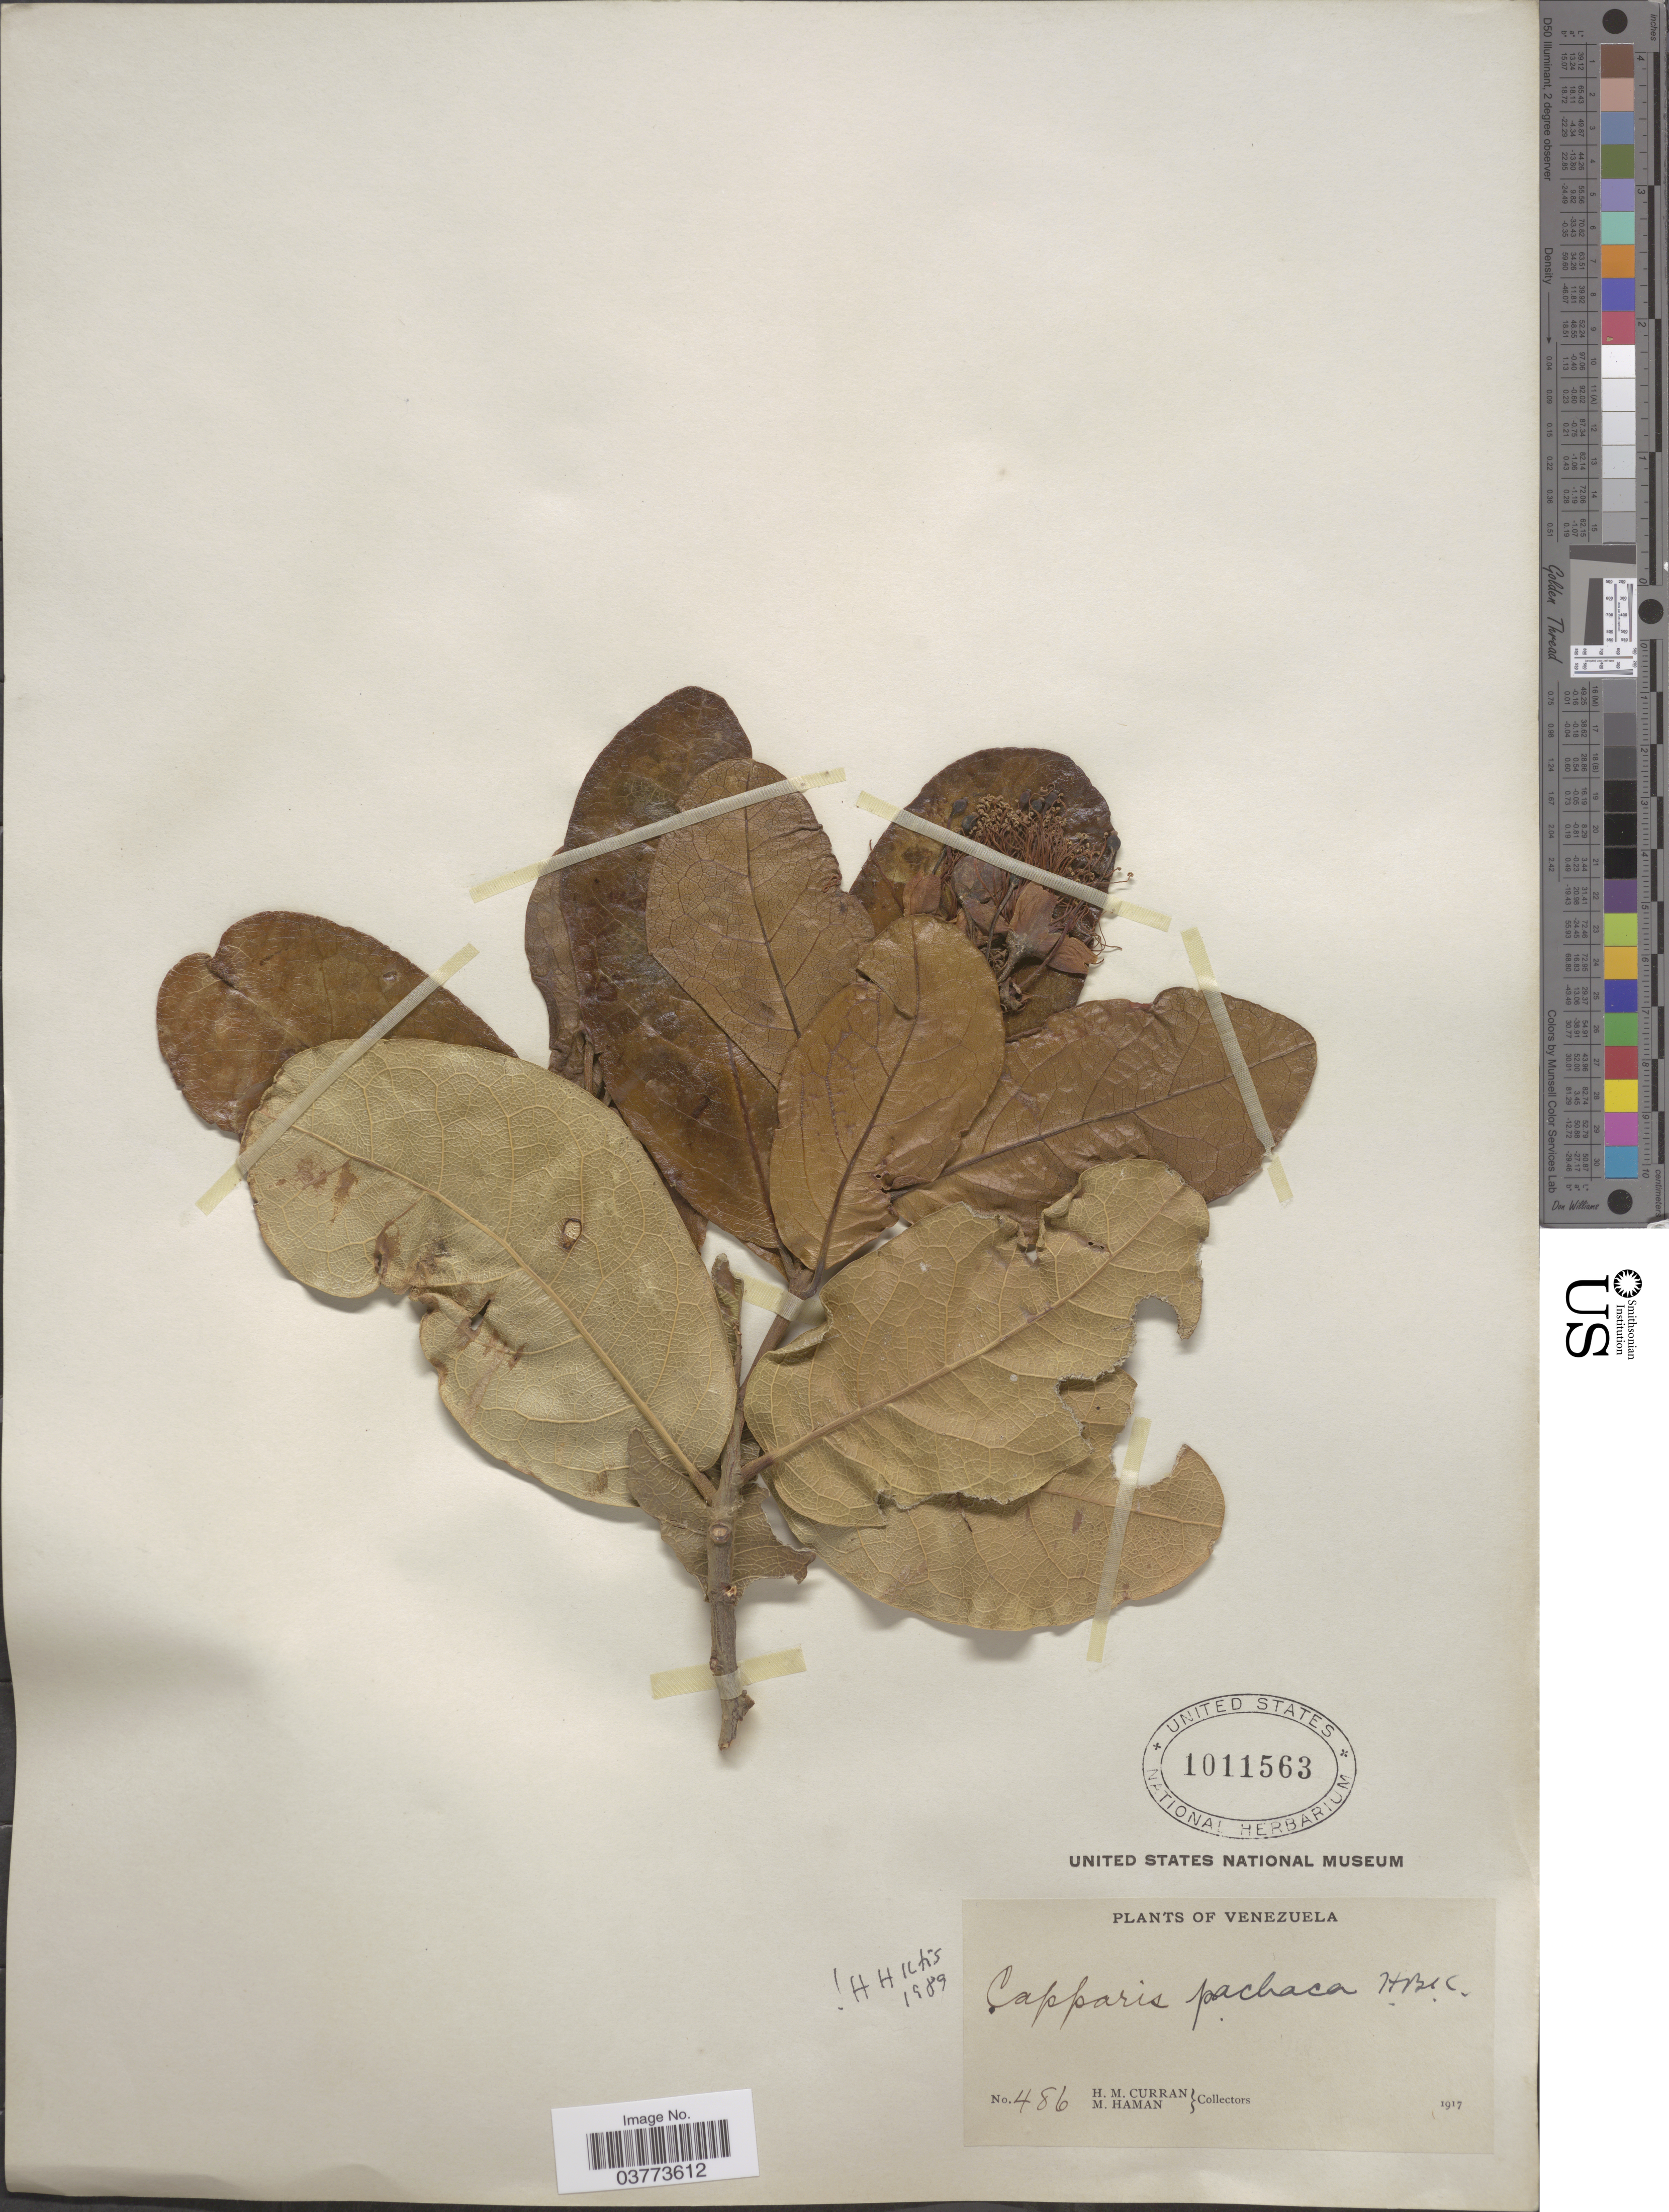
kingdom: Plantae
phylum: Tracheophyta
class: Magnoliopsida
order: Brassicales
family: Capparaceae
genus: Neocapparis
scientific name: Neocapparis pachaca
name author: (Kunth) Cornejo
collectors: H. M. Curran & M. Haman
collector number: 486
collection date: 1917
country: Venezuela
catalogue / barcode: US 1011563